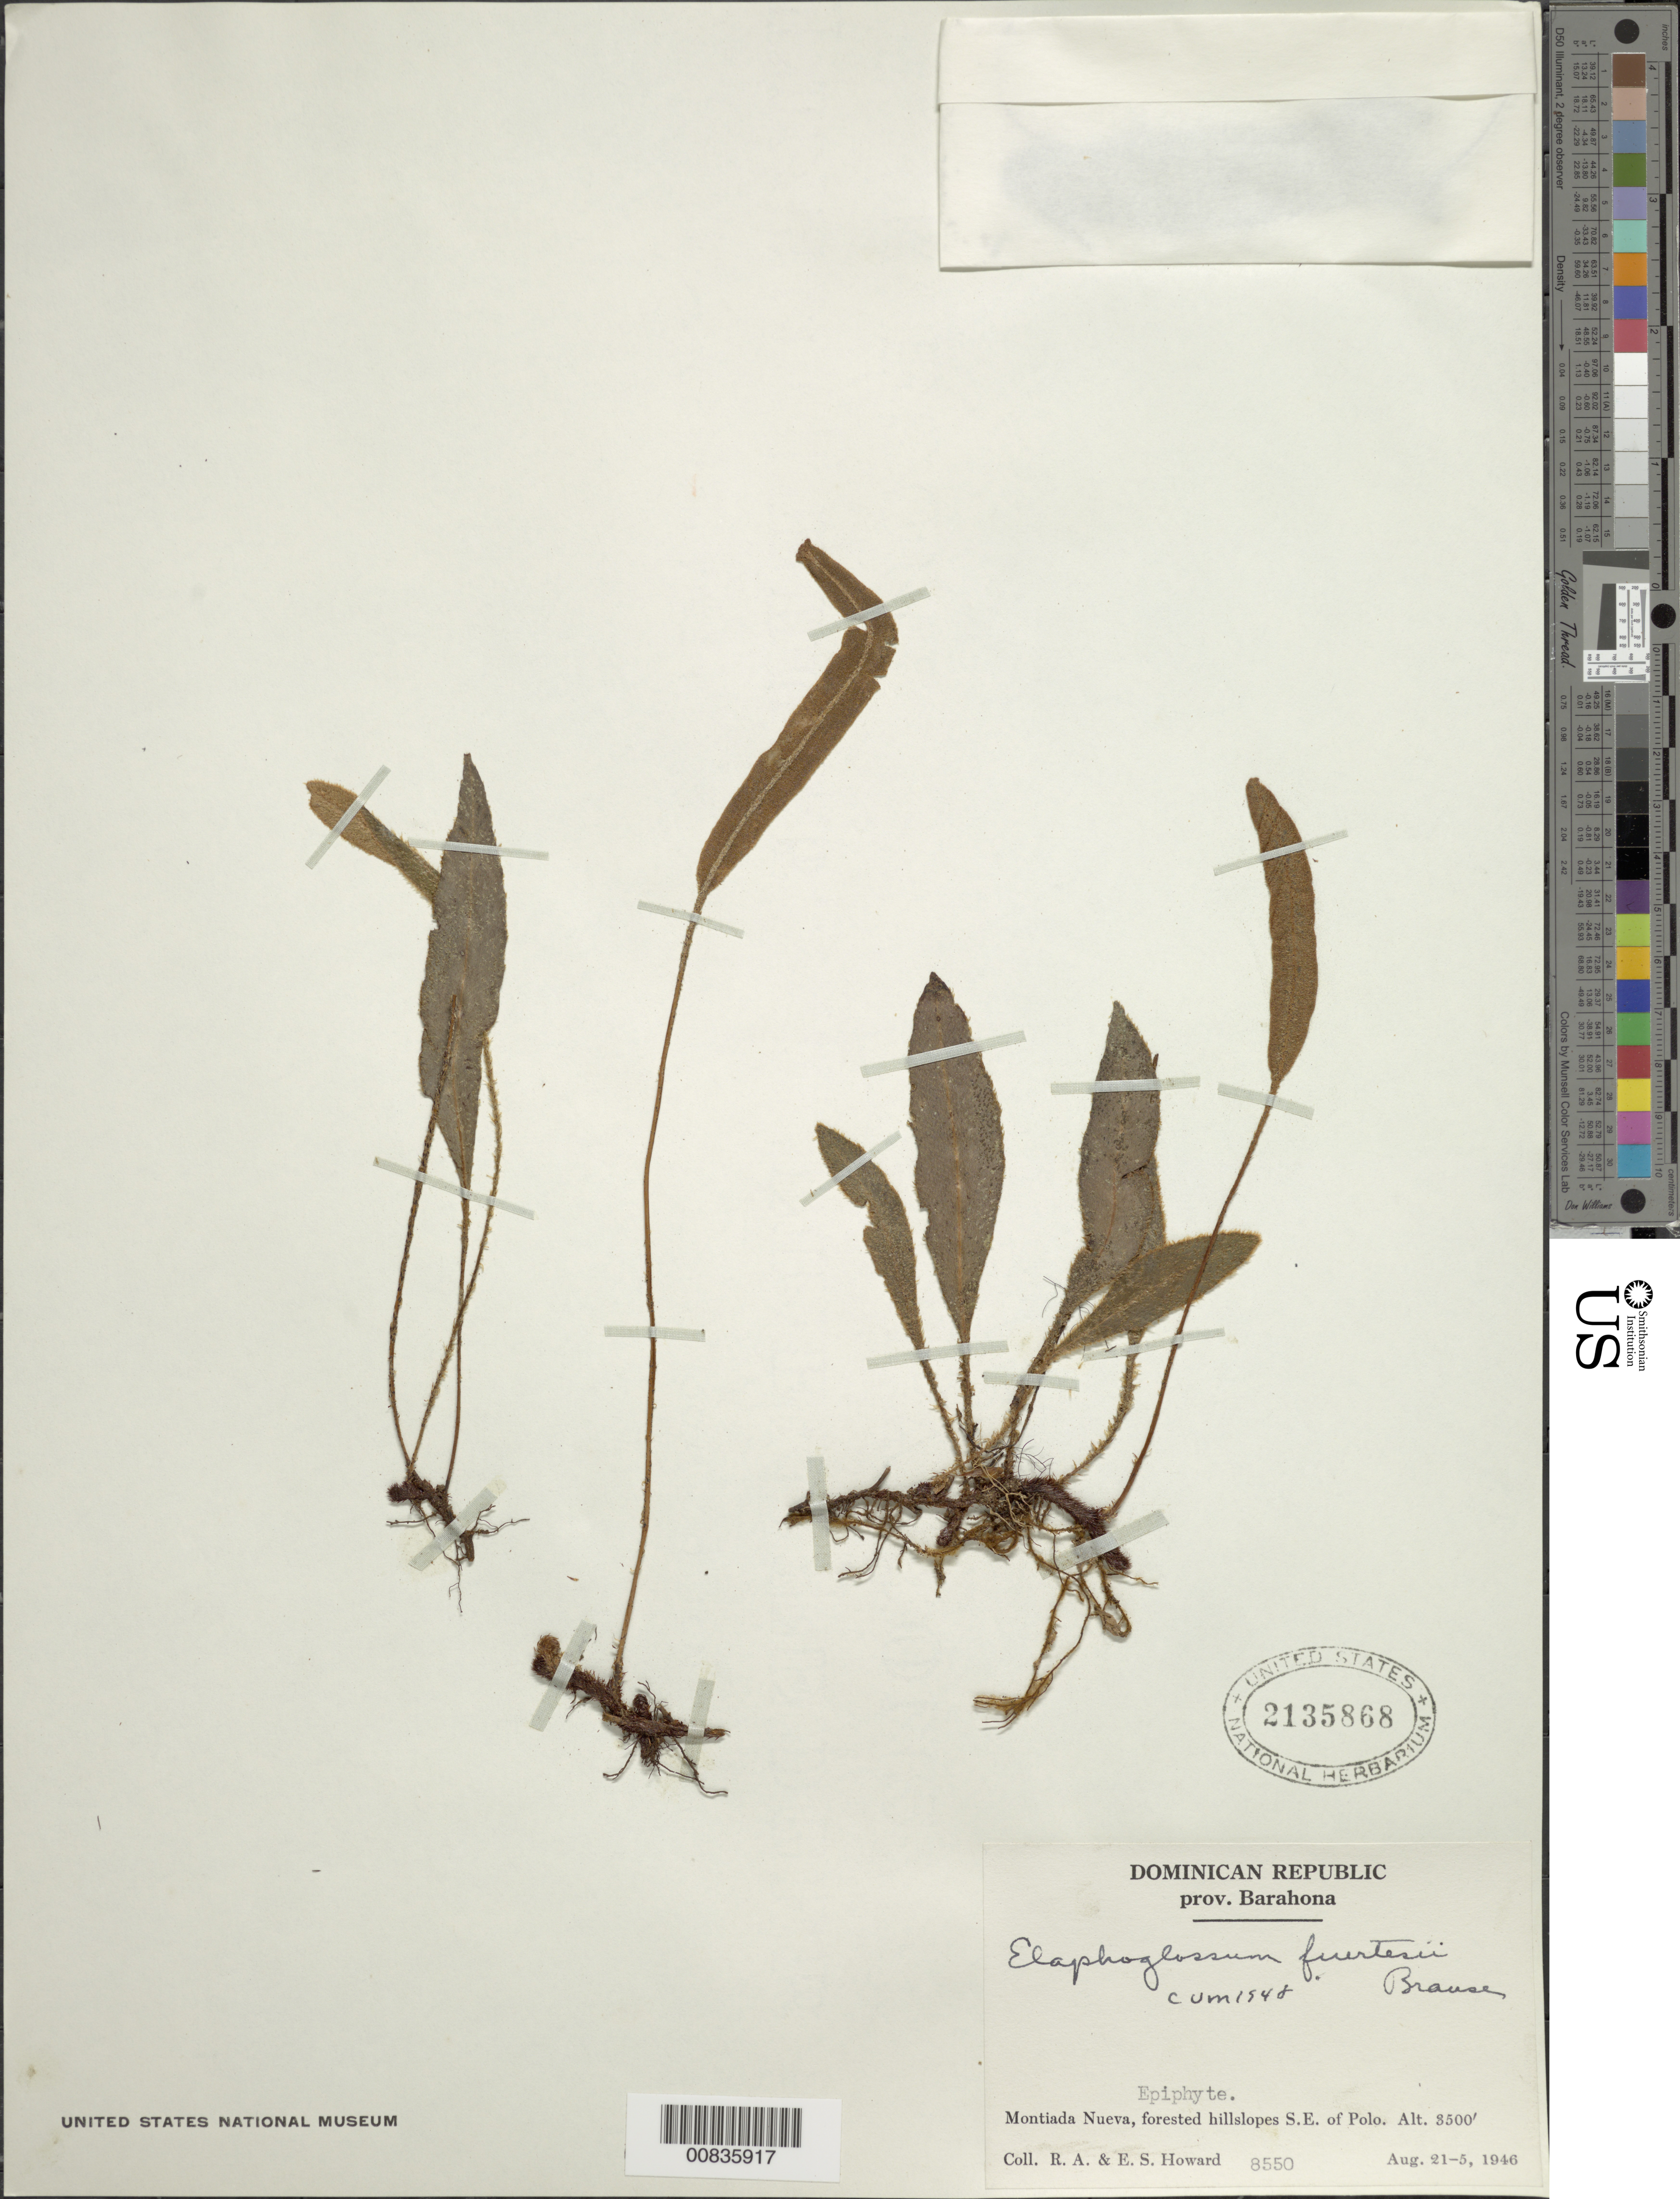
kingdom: Plantae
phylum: Tracheophyta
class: Polypodiopsida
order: Polypodiales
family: Dryopteridaceae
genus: Elaphoglossum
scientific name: Elaphoglossum fuertesii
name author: Brause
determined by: Morton, C. V.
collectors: R. A. Howard & E. S. Howard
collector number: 8550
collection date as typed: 21 Aug 1946 to 25 Aug 1946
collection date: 1946-08-21/1946-08-25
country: Dominican Republic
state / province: Barahona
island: Hispaniola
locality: Montiada Nueva, SE of Polo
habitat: Forested hillslopes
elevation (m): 1067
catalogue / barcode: US 2135868